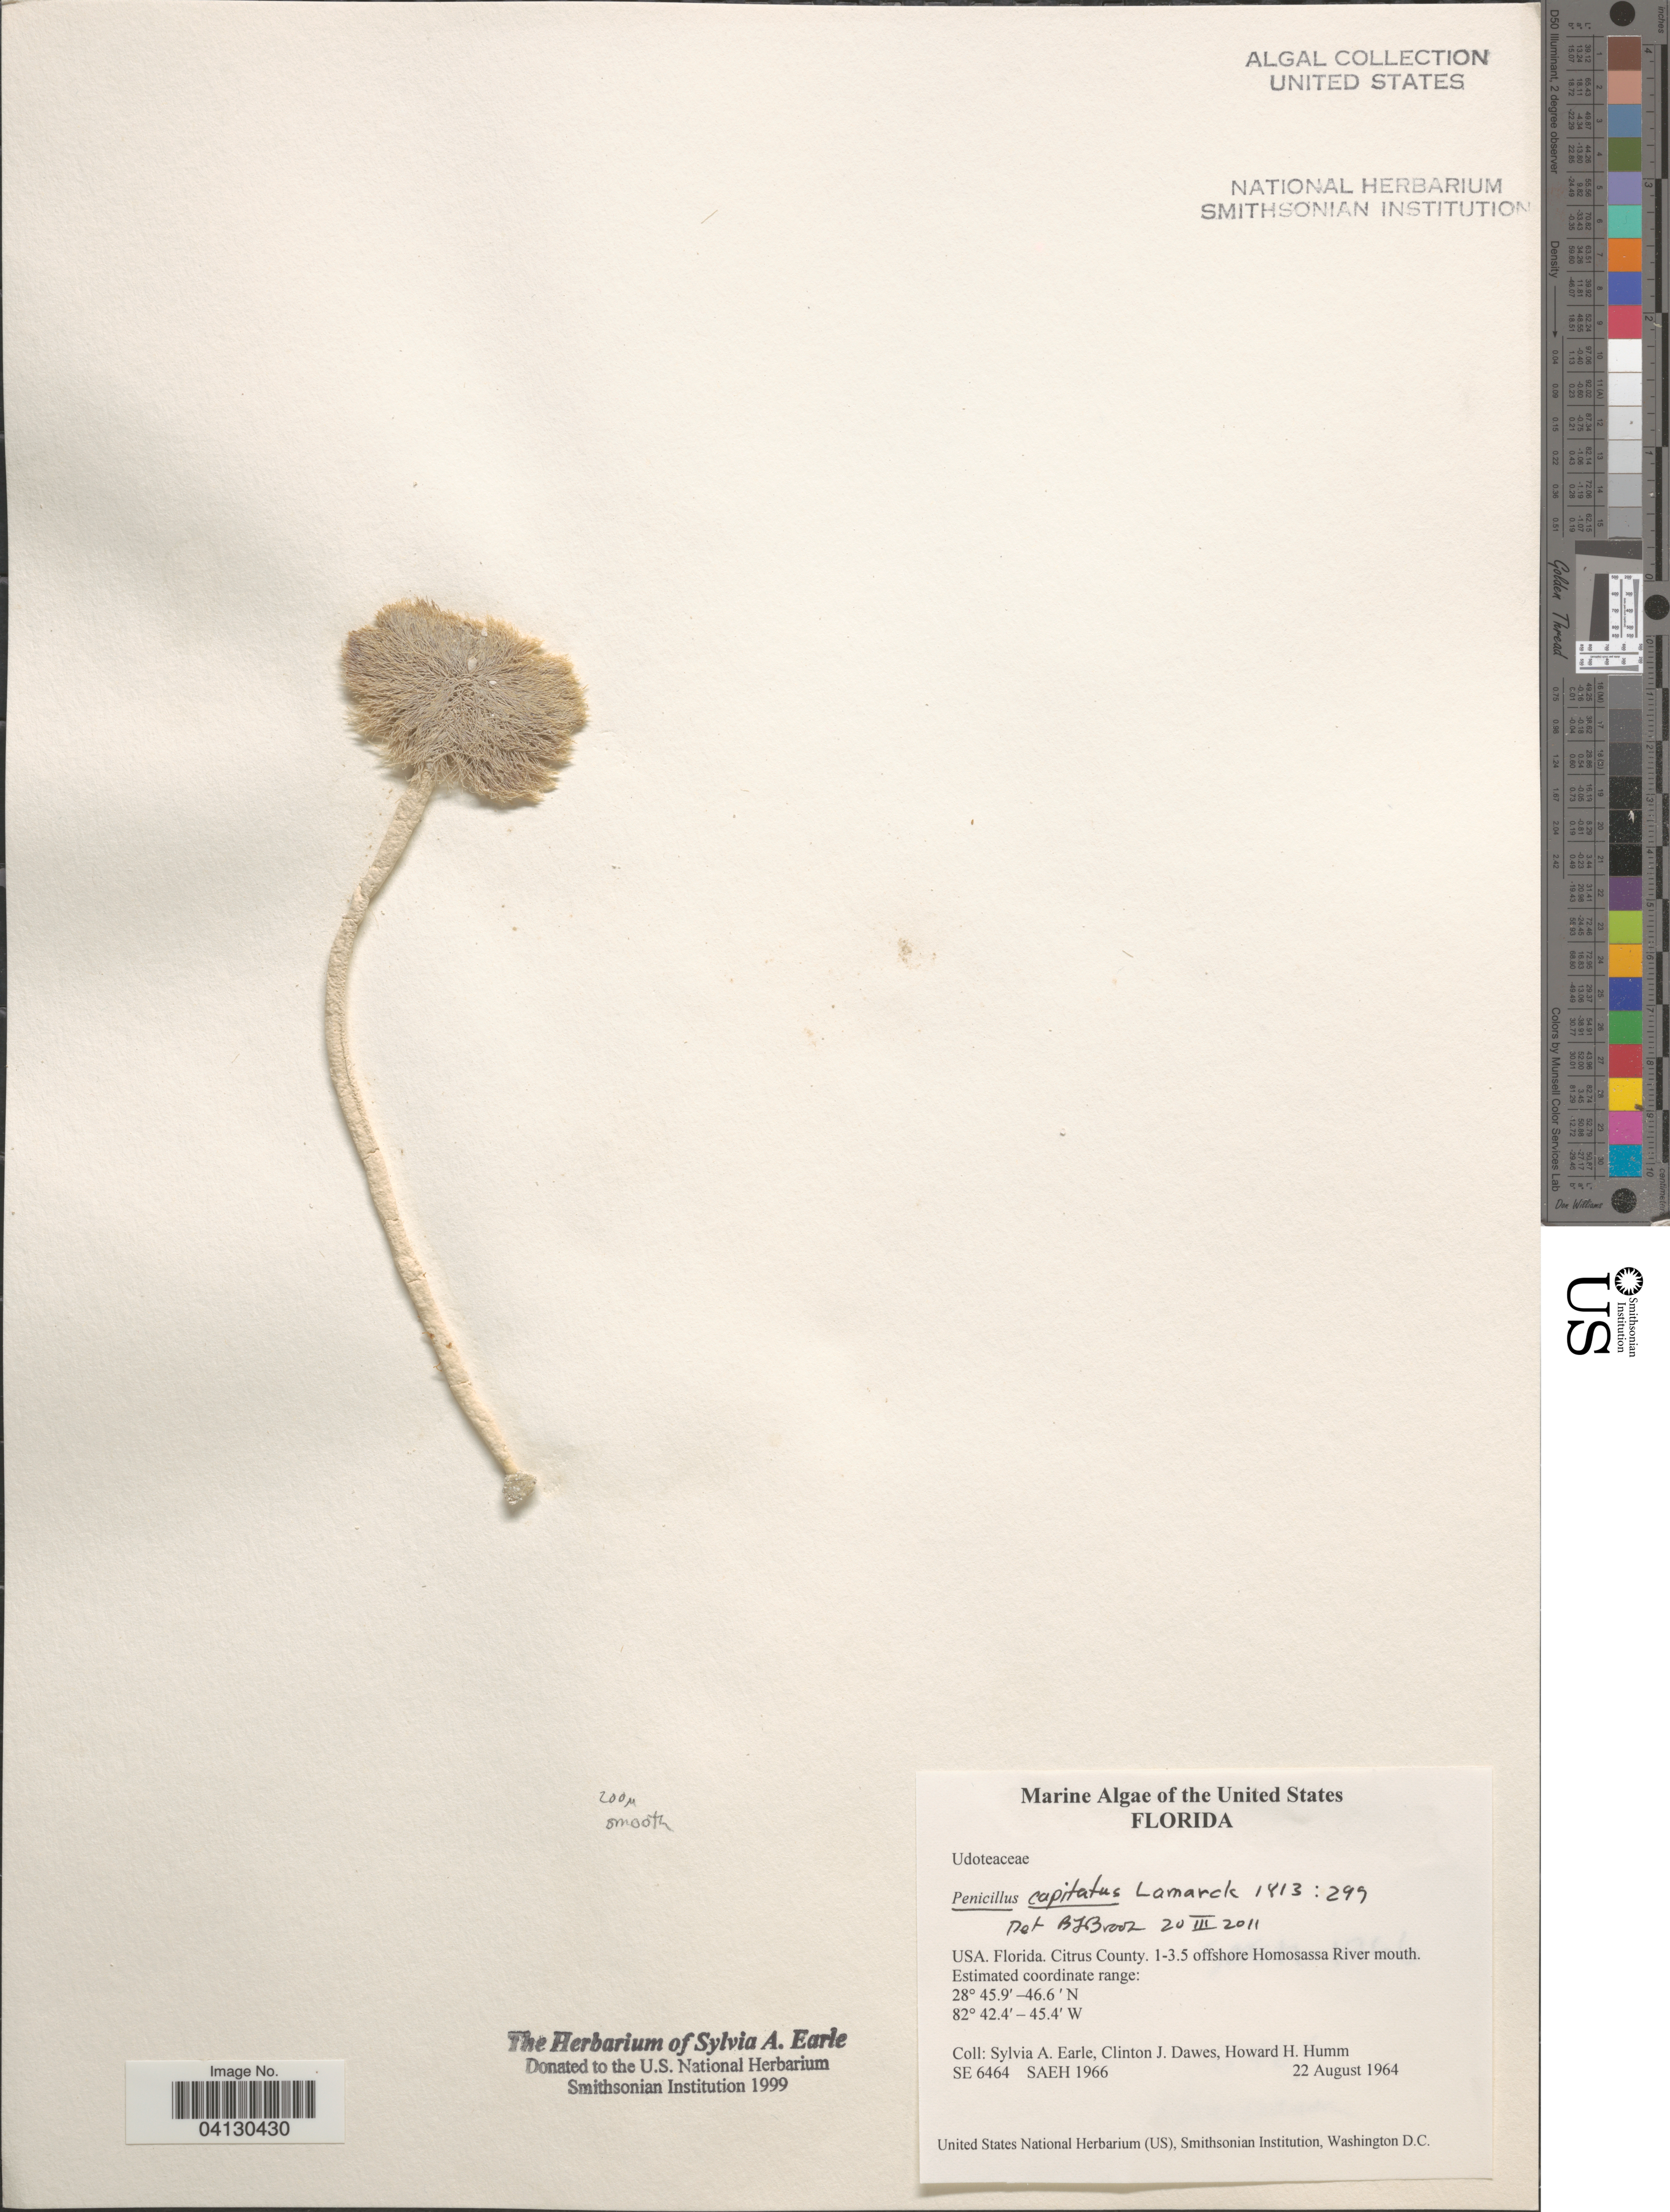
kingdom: Plantae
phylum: Chlorophyta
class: Ulvophyceae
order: Bryopsidales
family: Udoteaceae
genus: Penicillus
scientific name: Penicillus capitatus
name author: Lam.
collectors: S. A. Earle & H. Humm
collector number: SE6464/SAEH1966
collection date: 1964-08-22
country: United States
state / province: Florida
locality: Citrus County. 1-3.5 offshore Homosassa River mouth.